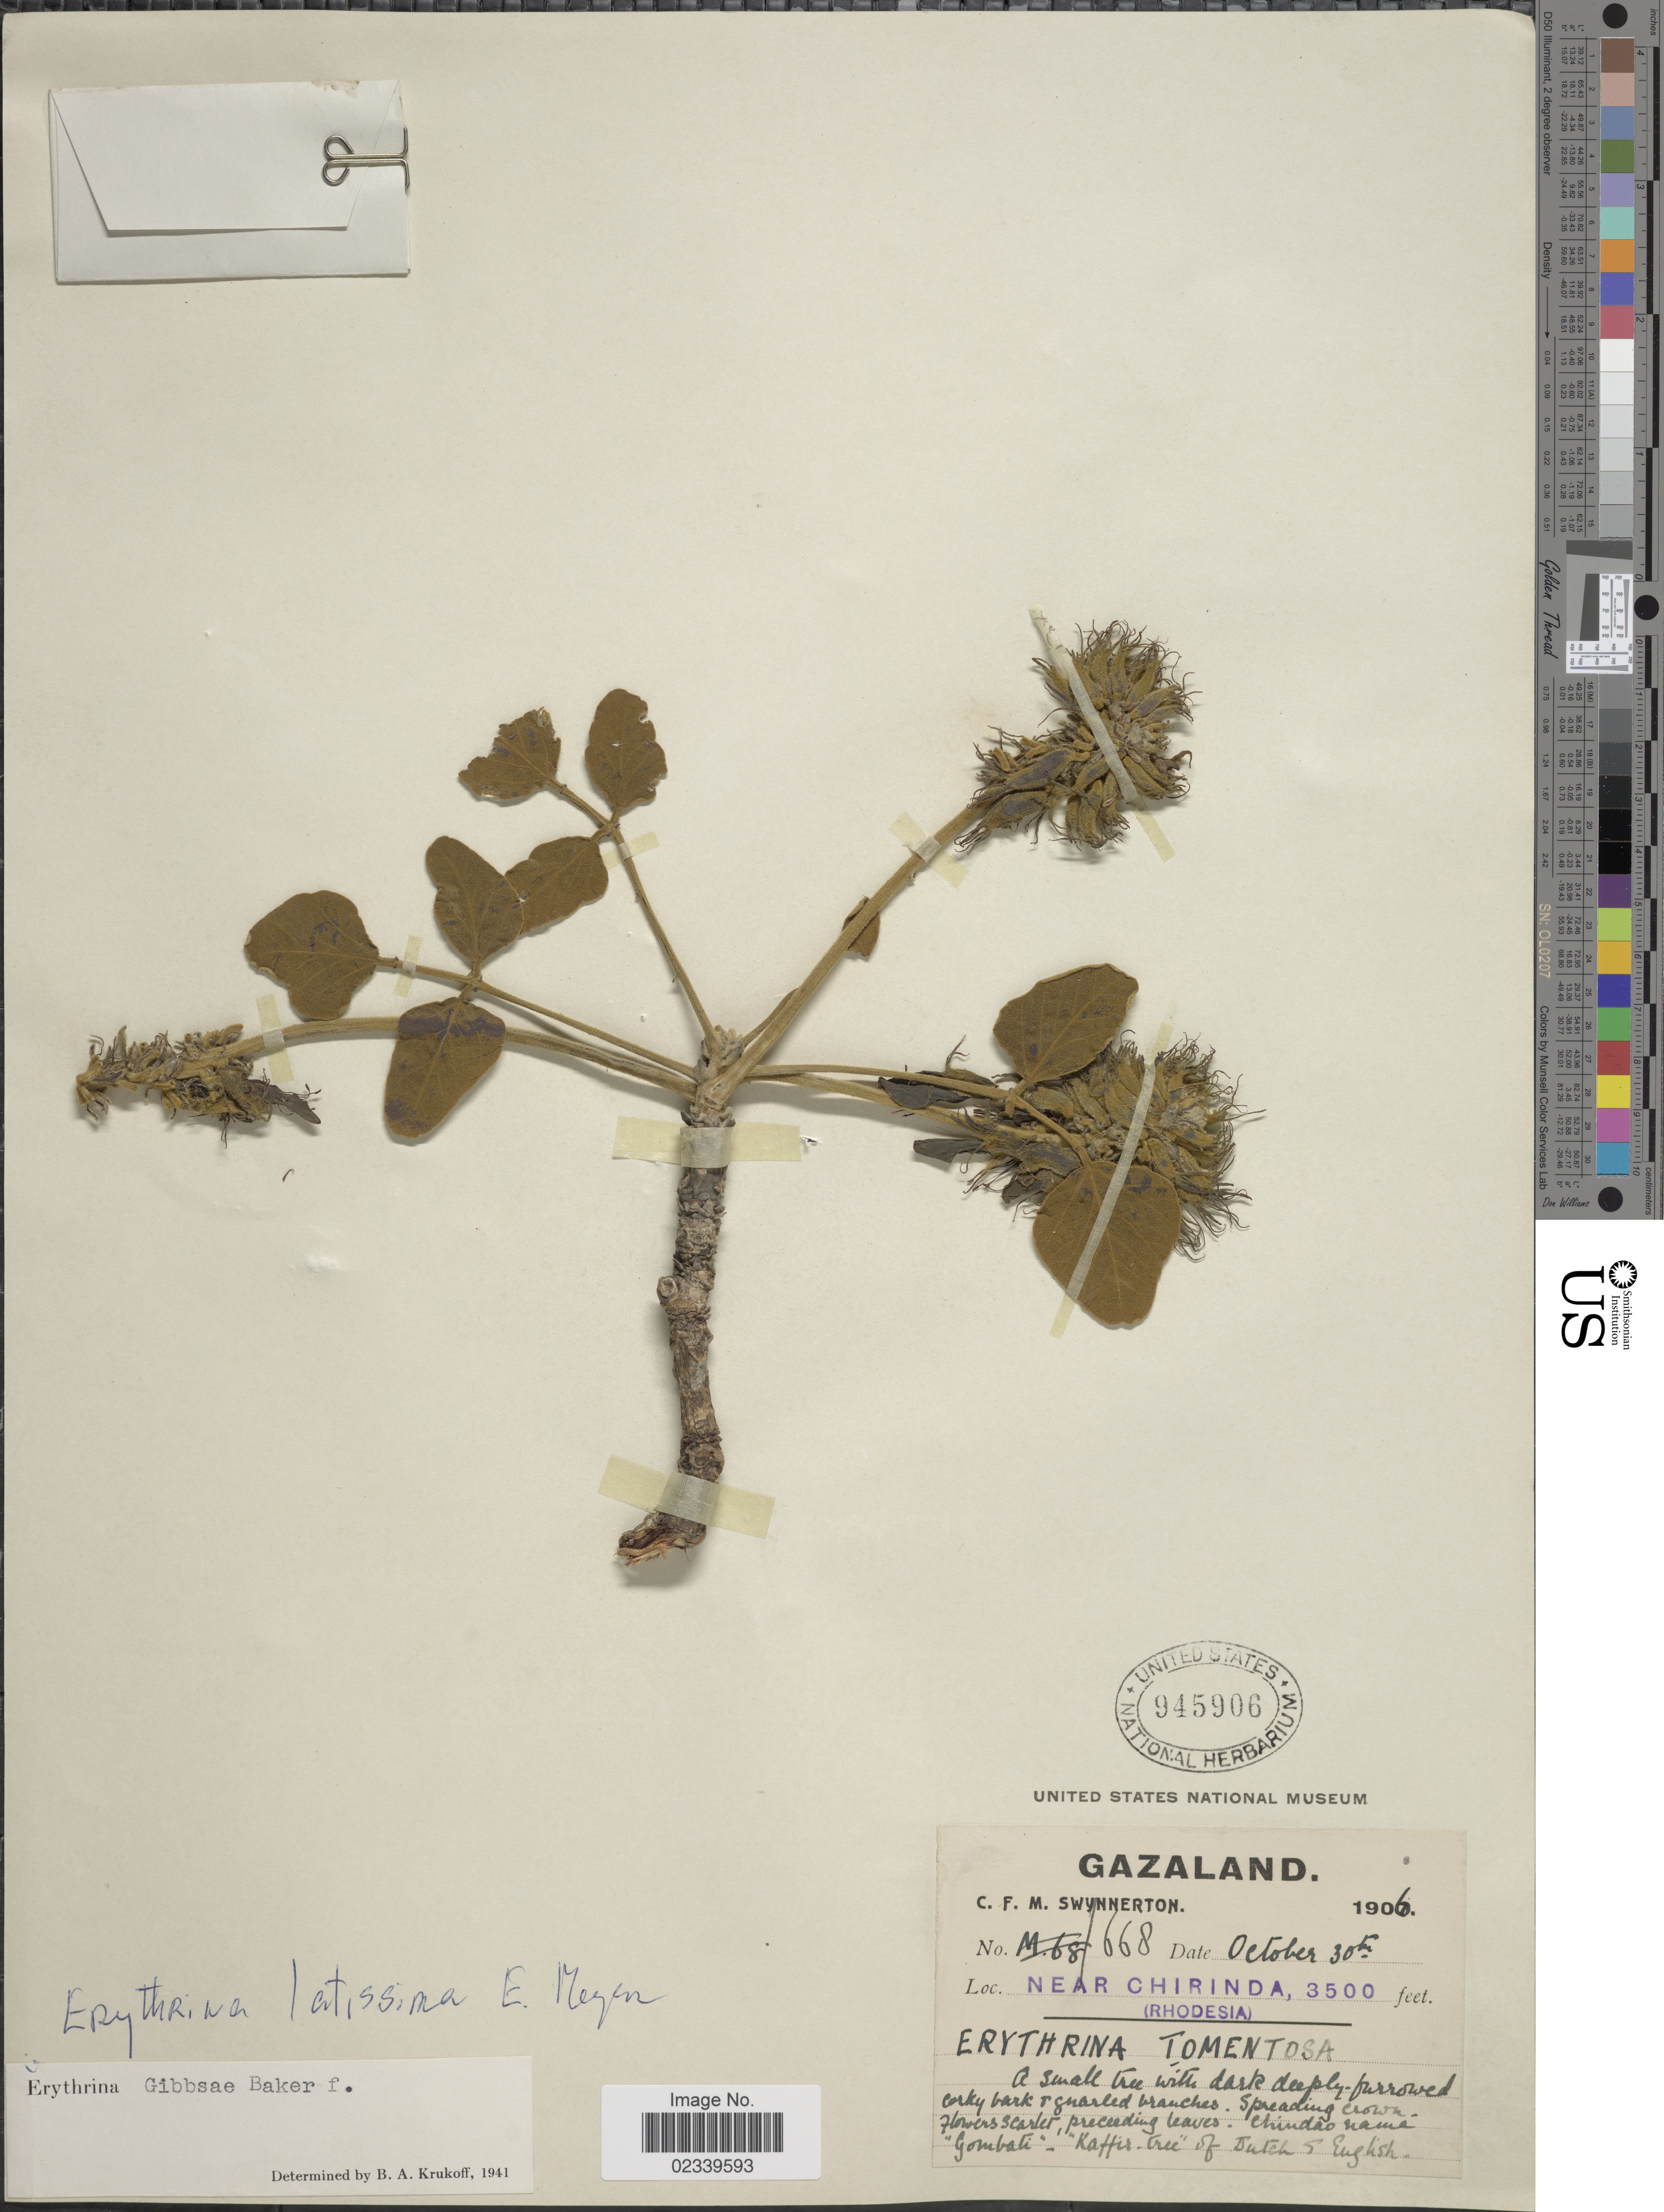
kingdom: Plantae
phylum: Tracheophyta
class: Magnoliopsida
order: Fabales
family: Fabaceae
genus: Erythrina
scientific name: Erythrina latissima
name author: E. Mey.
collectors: C. Swynnerton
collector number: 668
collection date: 1906-10-30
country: Zimbabwe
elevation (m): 1067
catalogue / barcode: US 945906